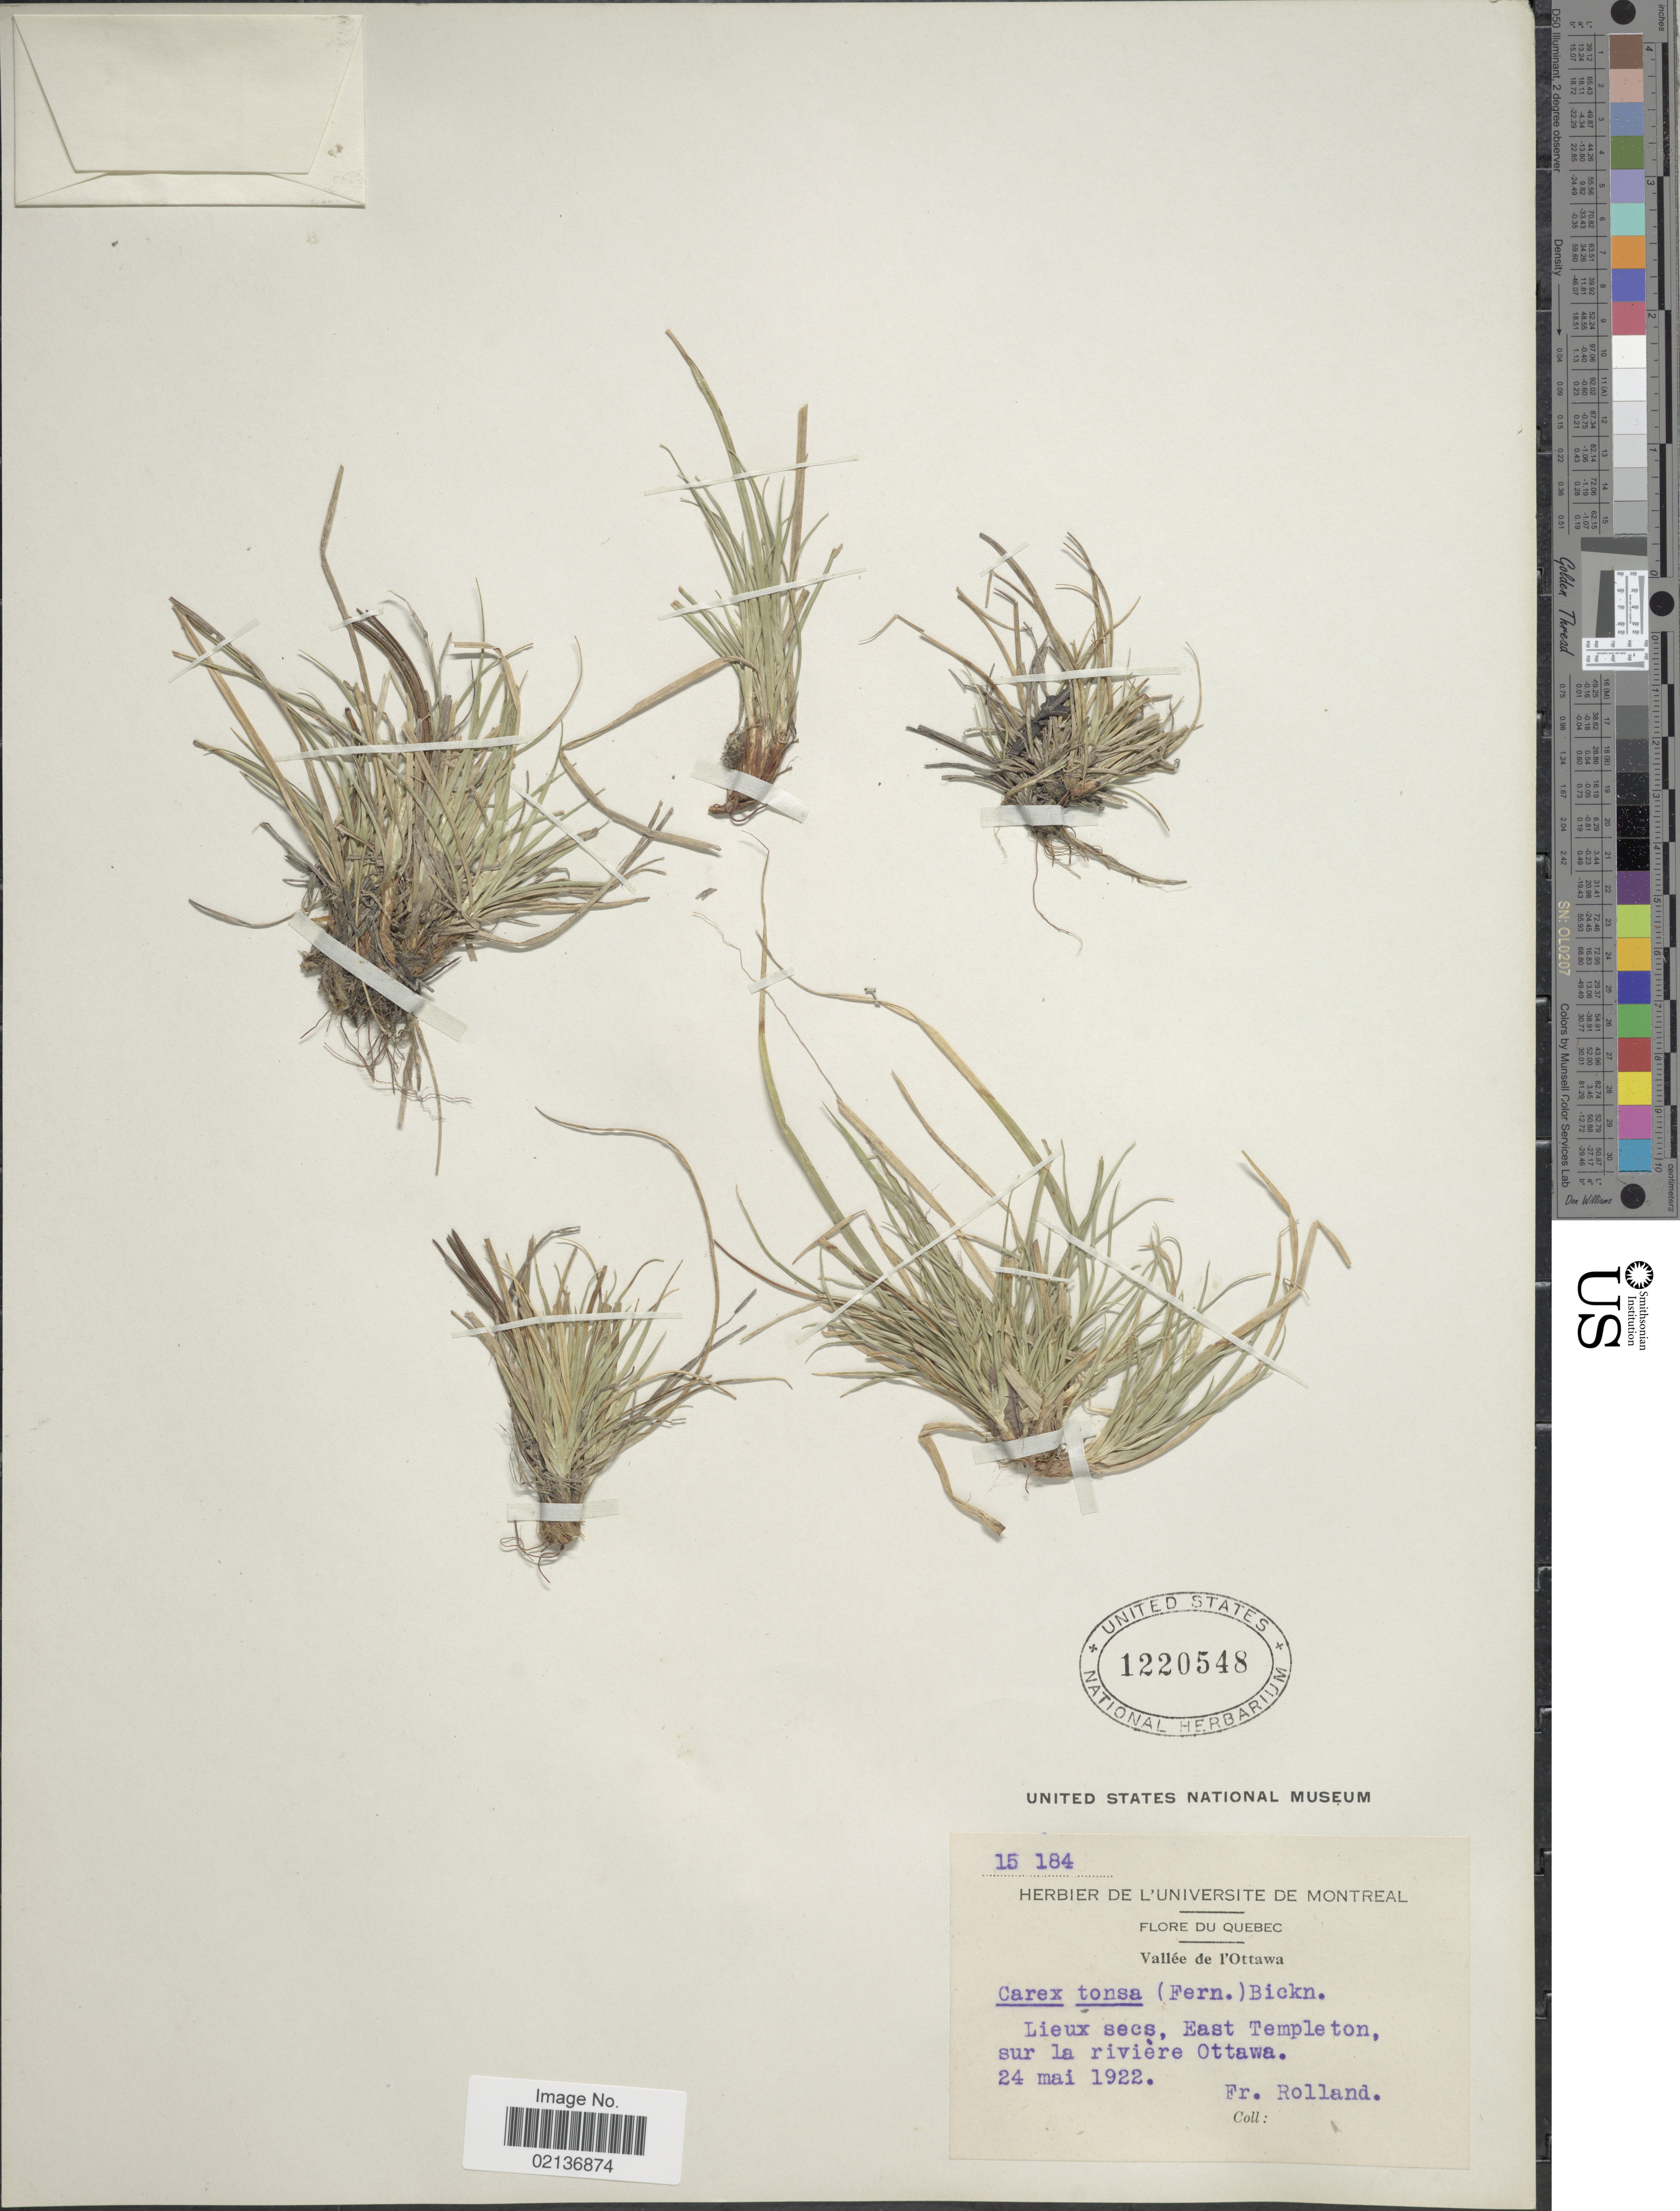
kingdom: Plantae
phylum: Tracheophyta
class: Liliopsida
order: Poales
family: Cyperaceae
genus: Carex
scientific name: Carex tonsa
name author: (Fernald) E.P. Bicknell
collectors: F. Rolland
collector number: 15184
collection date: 1922-05-24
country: Canada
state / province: Quebec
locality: Du Quebec, Vallee de l'Ottawa, Lieux secs, East Templeton, sur la riviere Ottawa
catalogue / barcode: US 1220548